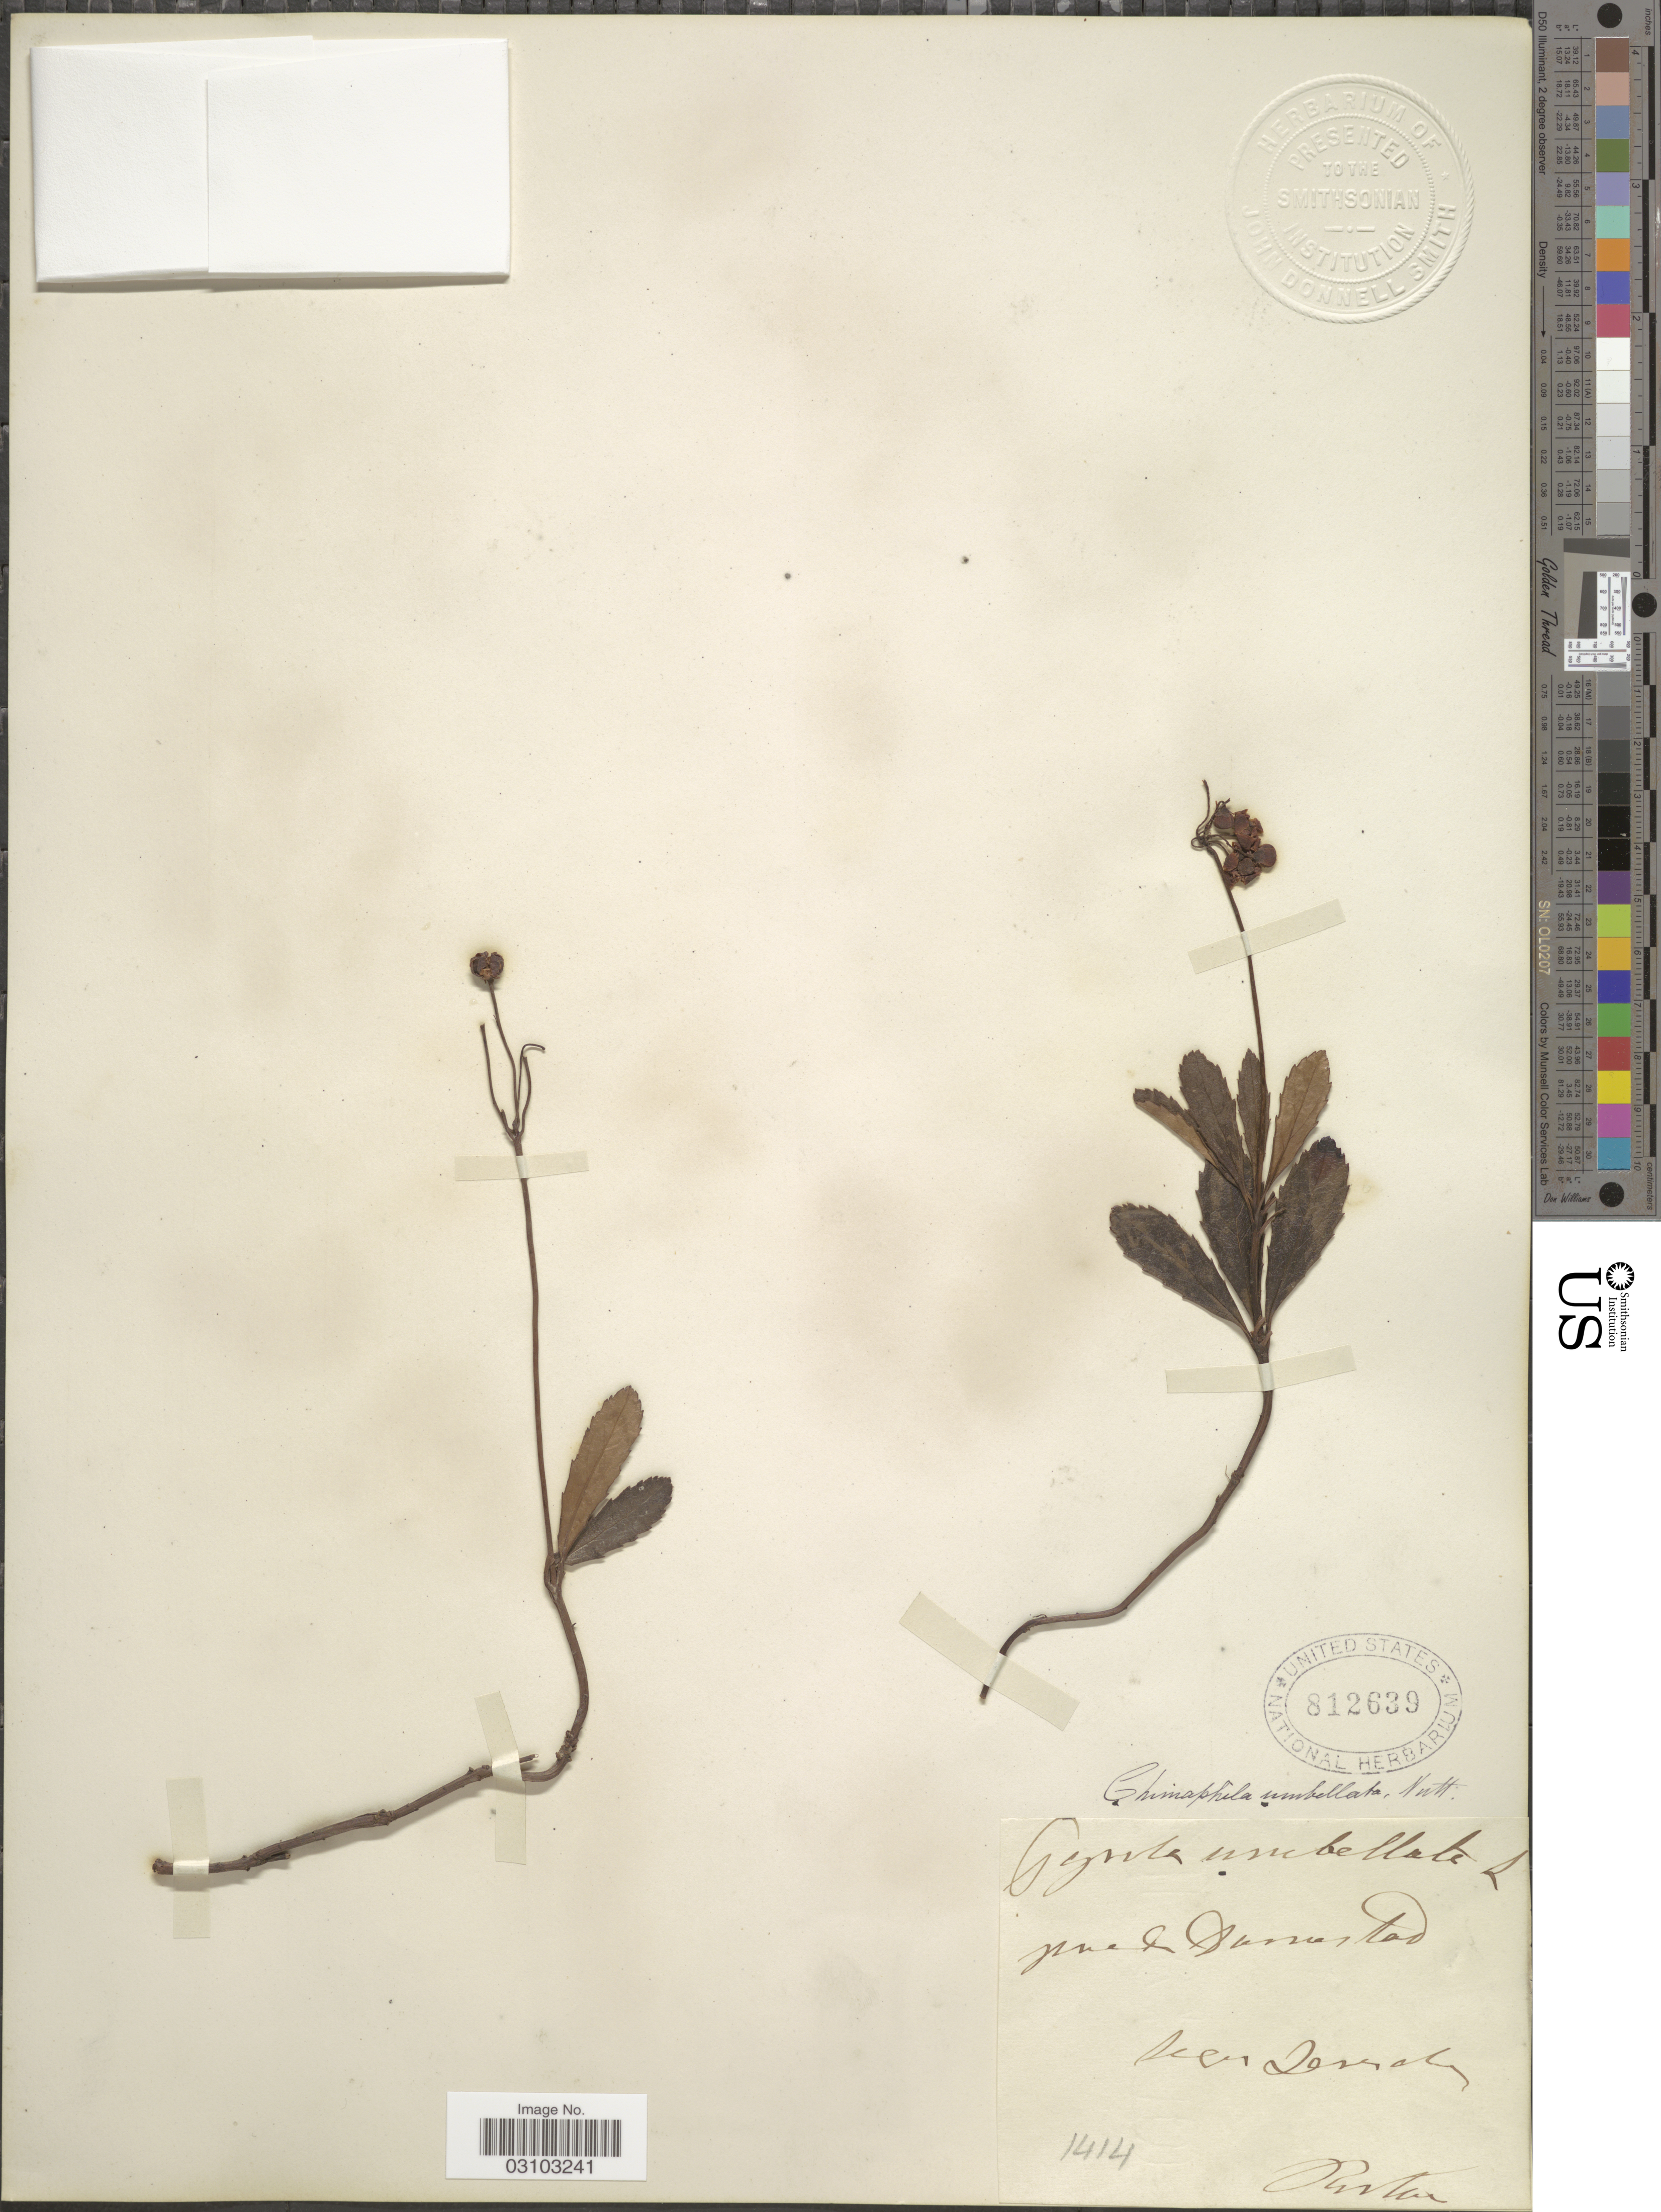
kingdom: Plantae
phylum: Tracheophyta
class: Magnoliopsida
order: Ericales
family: Ericaceae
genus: Chimaphila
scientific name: Chimaphila umbellata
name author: (L.) W.P.C. Barton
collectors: Rostan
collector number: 1414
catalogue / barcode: US 812639